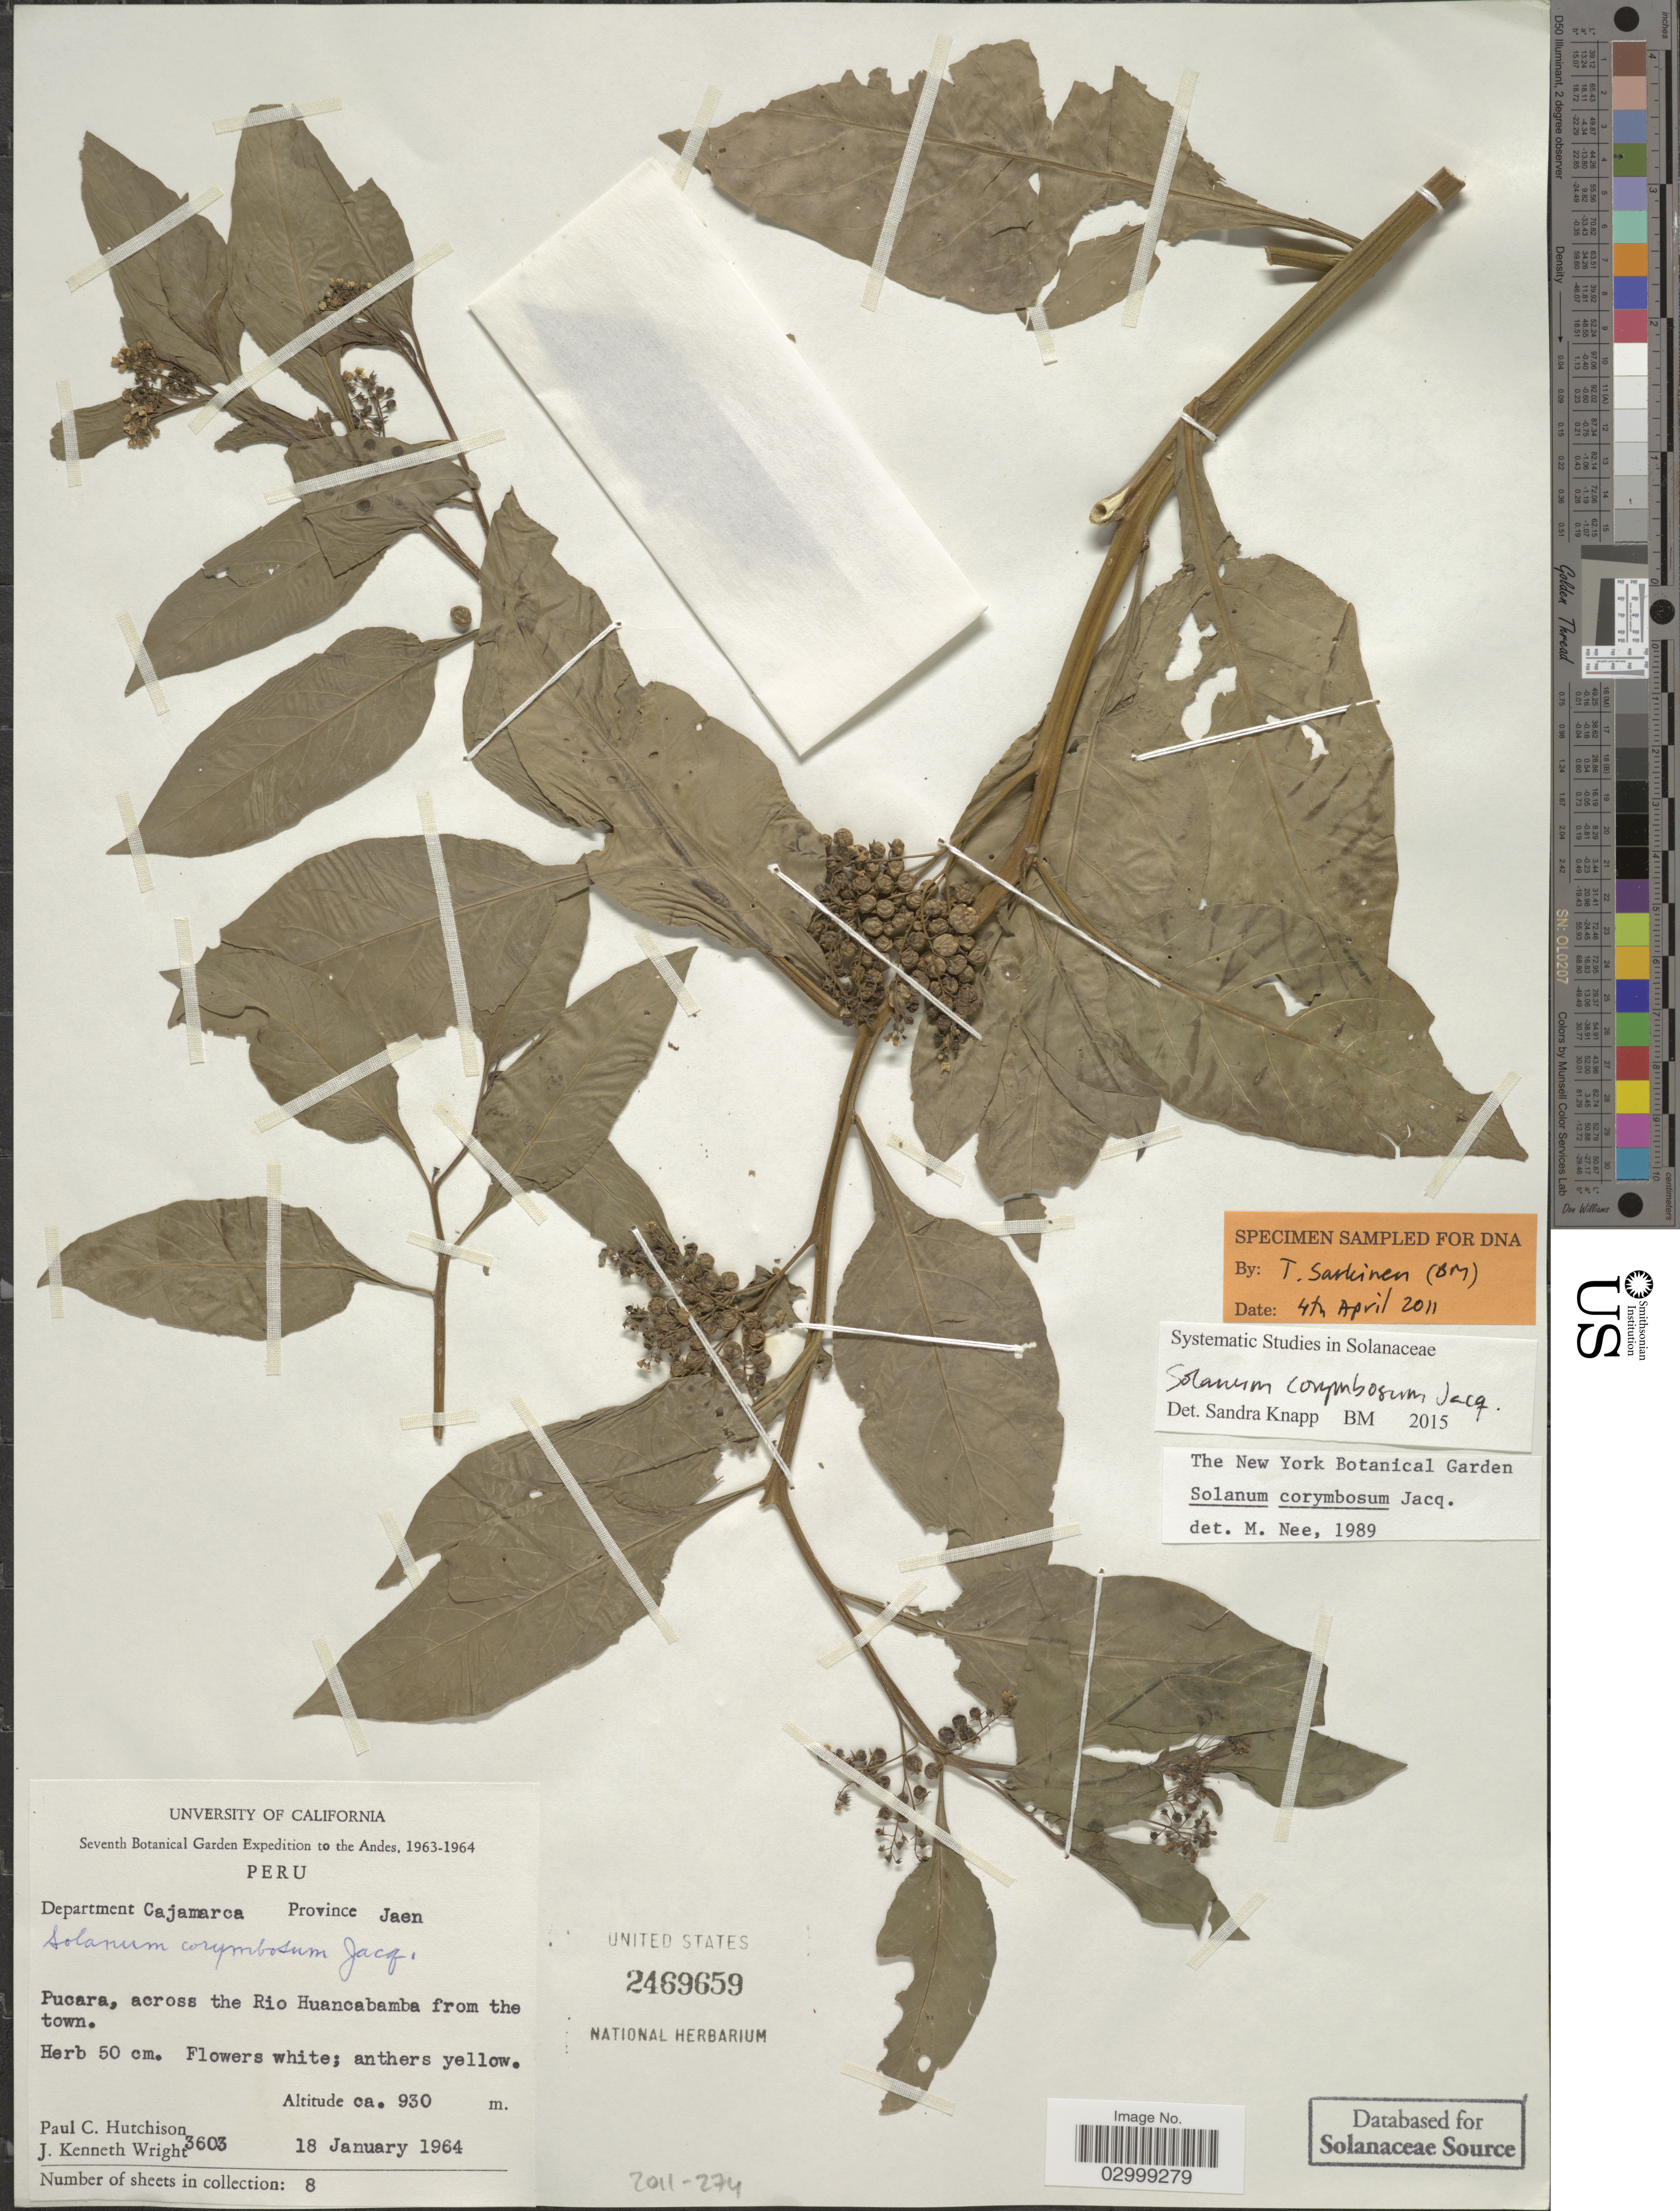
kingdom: Plantae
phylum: Tracheophyta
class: Magnoliopsida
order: Solanales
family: Solanaceae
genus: Solanum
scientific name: Solanum corymbosum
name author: Jacq.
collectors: P. C. Hutchison & J. K. Wright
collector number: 3603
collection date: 1964-01-18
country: Peru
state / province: Cajamarca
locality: The Andes, Pucara, across the Rio Huancabamba from the town, Department Cajamarca, Province Jaen.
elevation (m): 930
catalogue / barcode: US 2469659